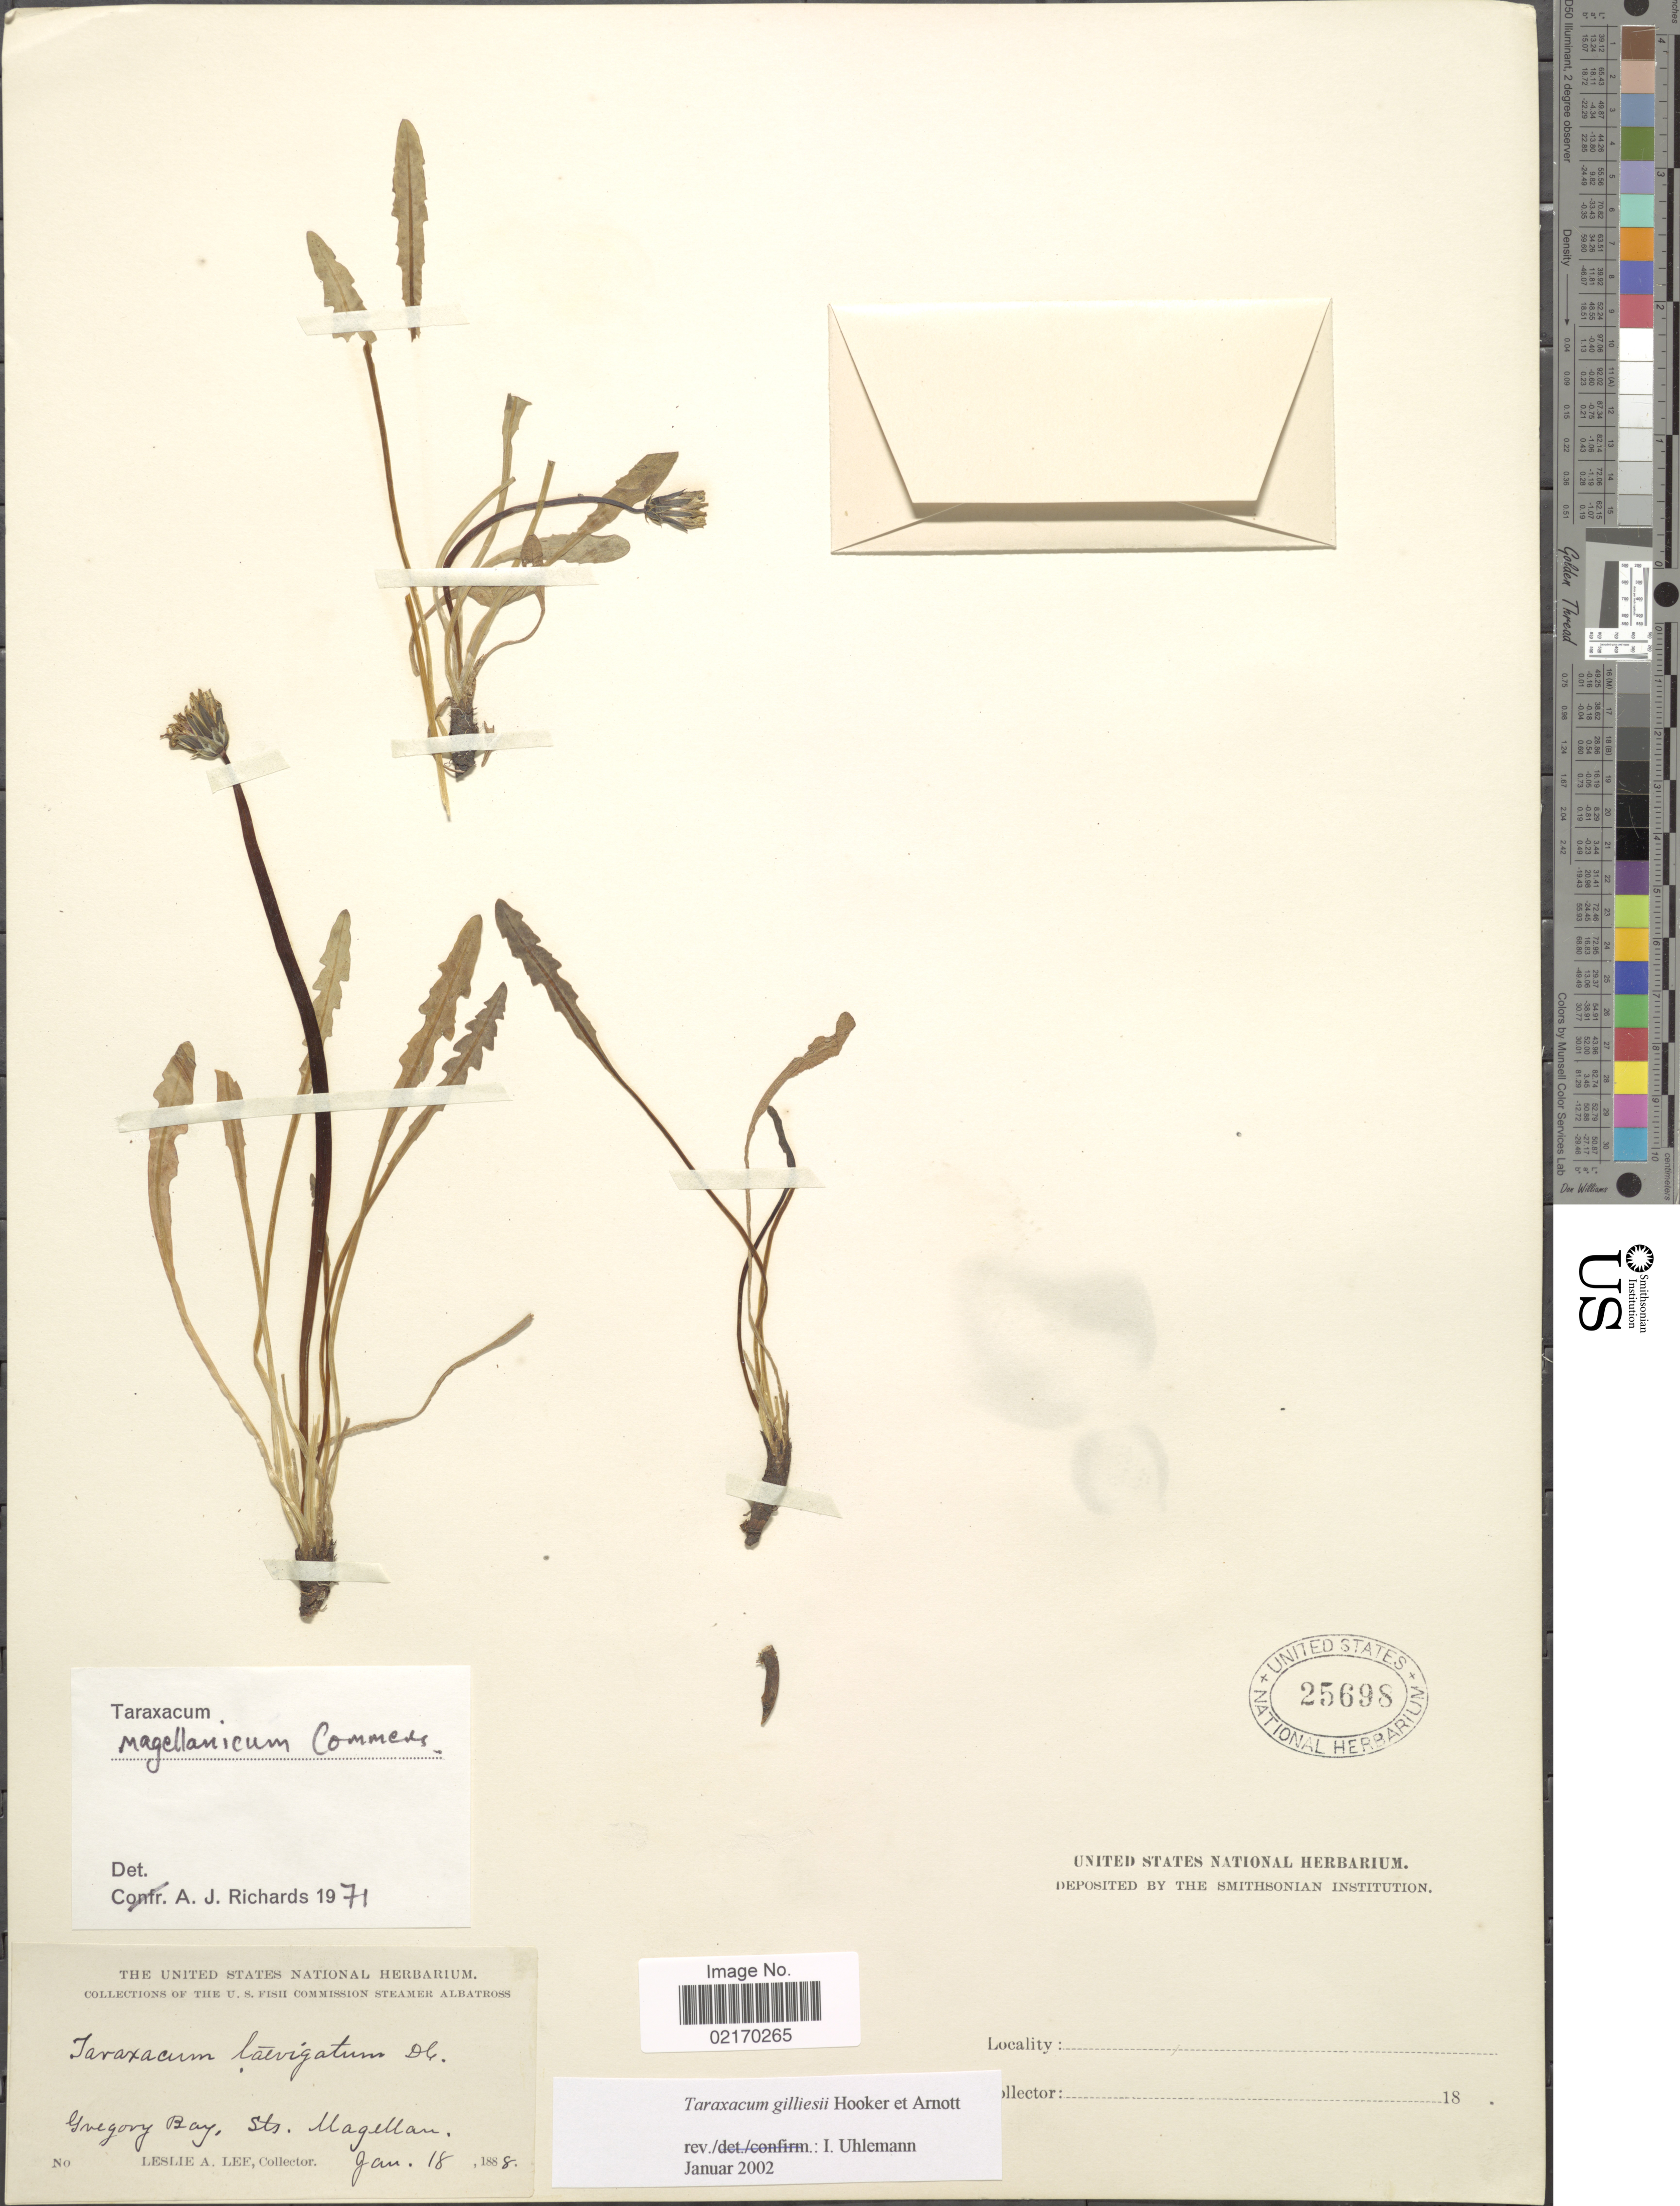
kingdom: Plantae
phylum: Tracheophyta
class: Magnoliopsida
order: Asterales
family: Asteraceae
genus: Taraxacum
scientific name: Taraxacum gilliesii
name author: Hook. & Arn.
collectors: L. Lee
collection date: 1888-01-18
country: Chile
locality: Gregory Bay, Sts. Magellan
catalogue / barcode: US 25698